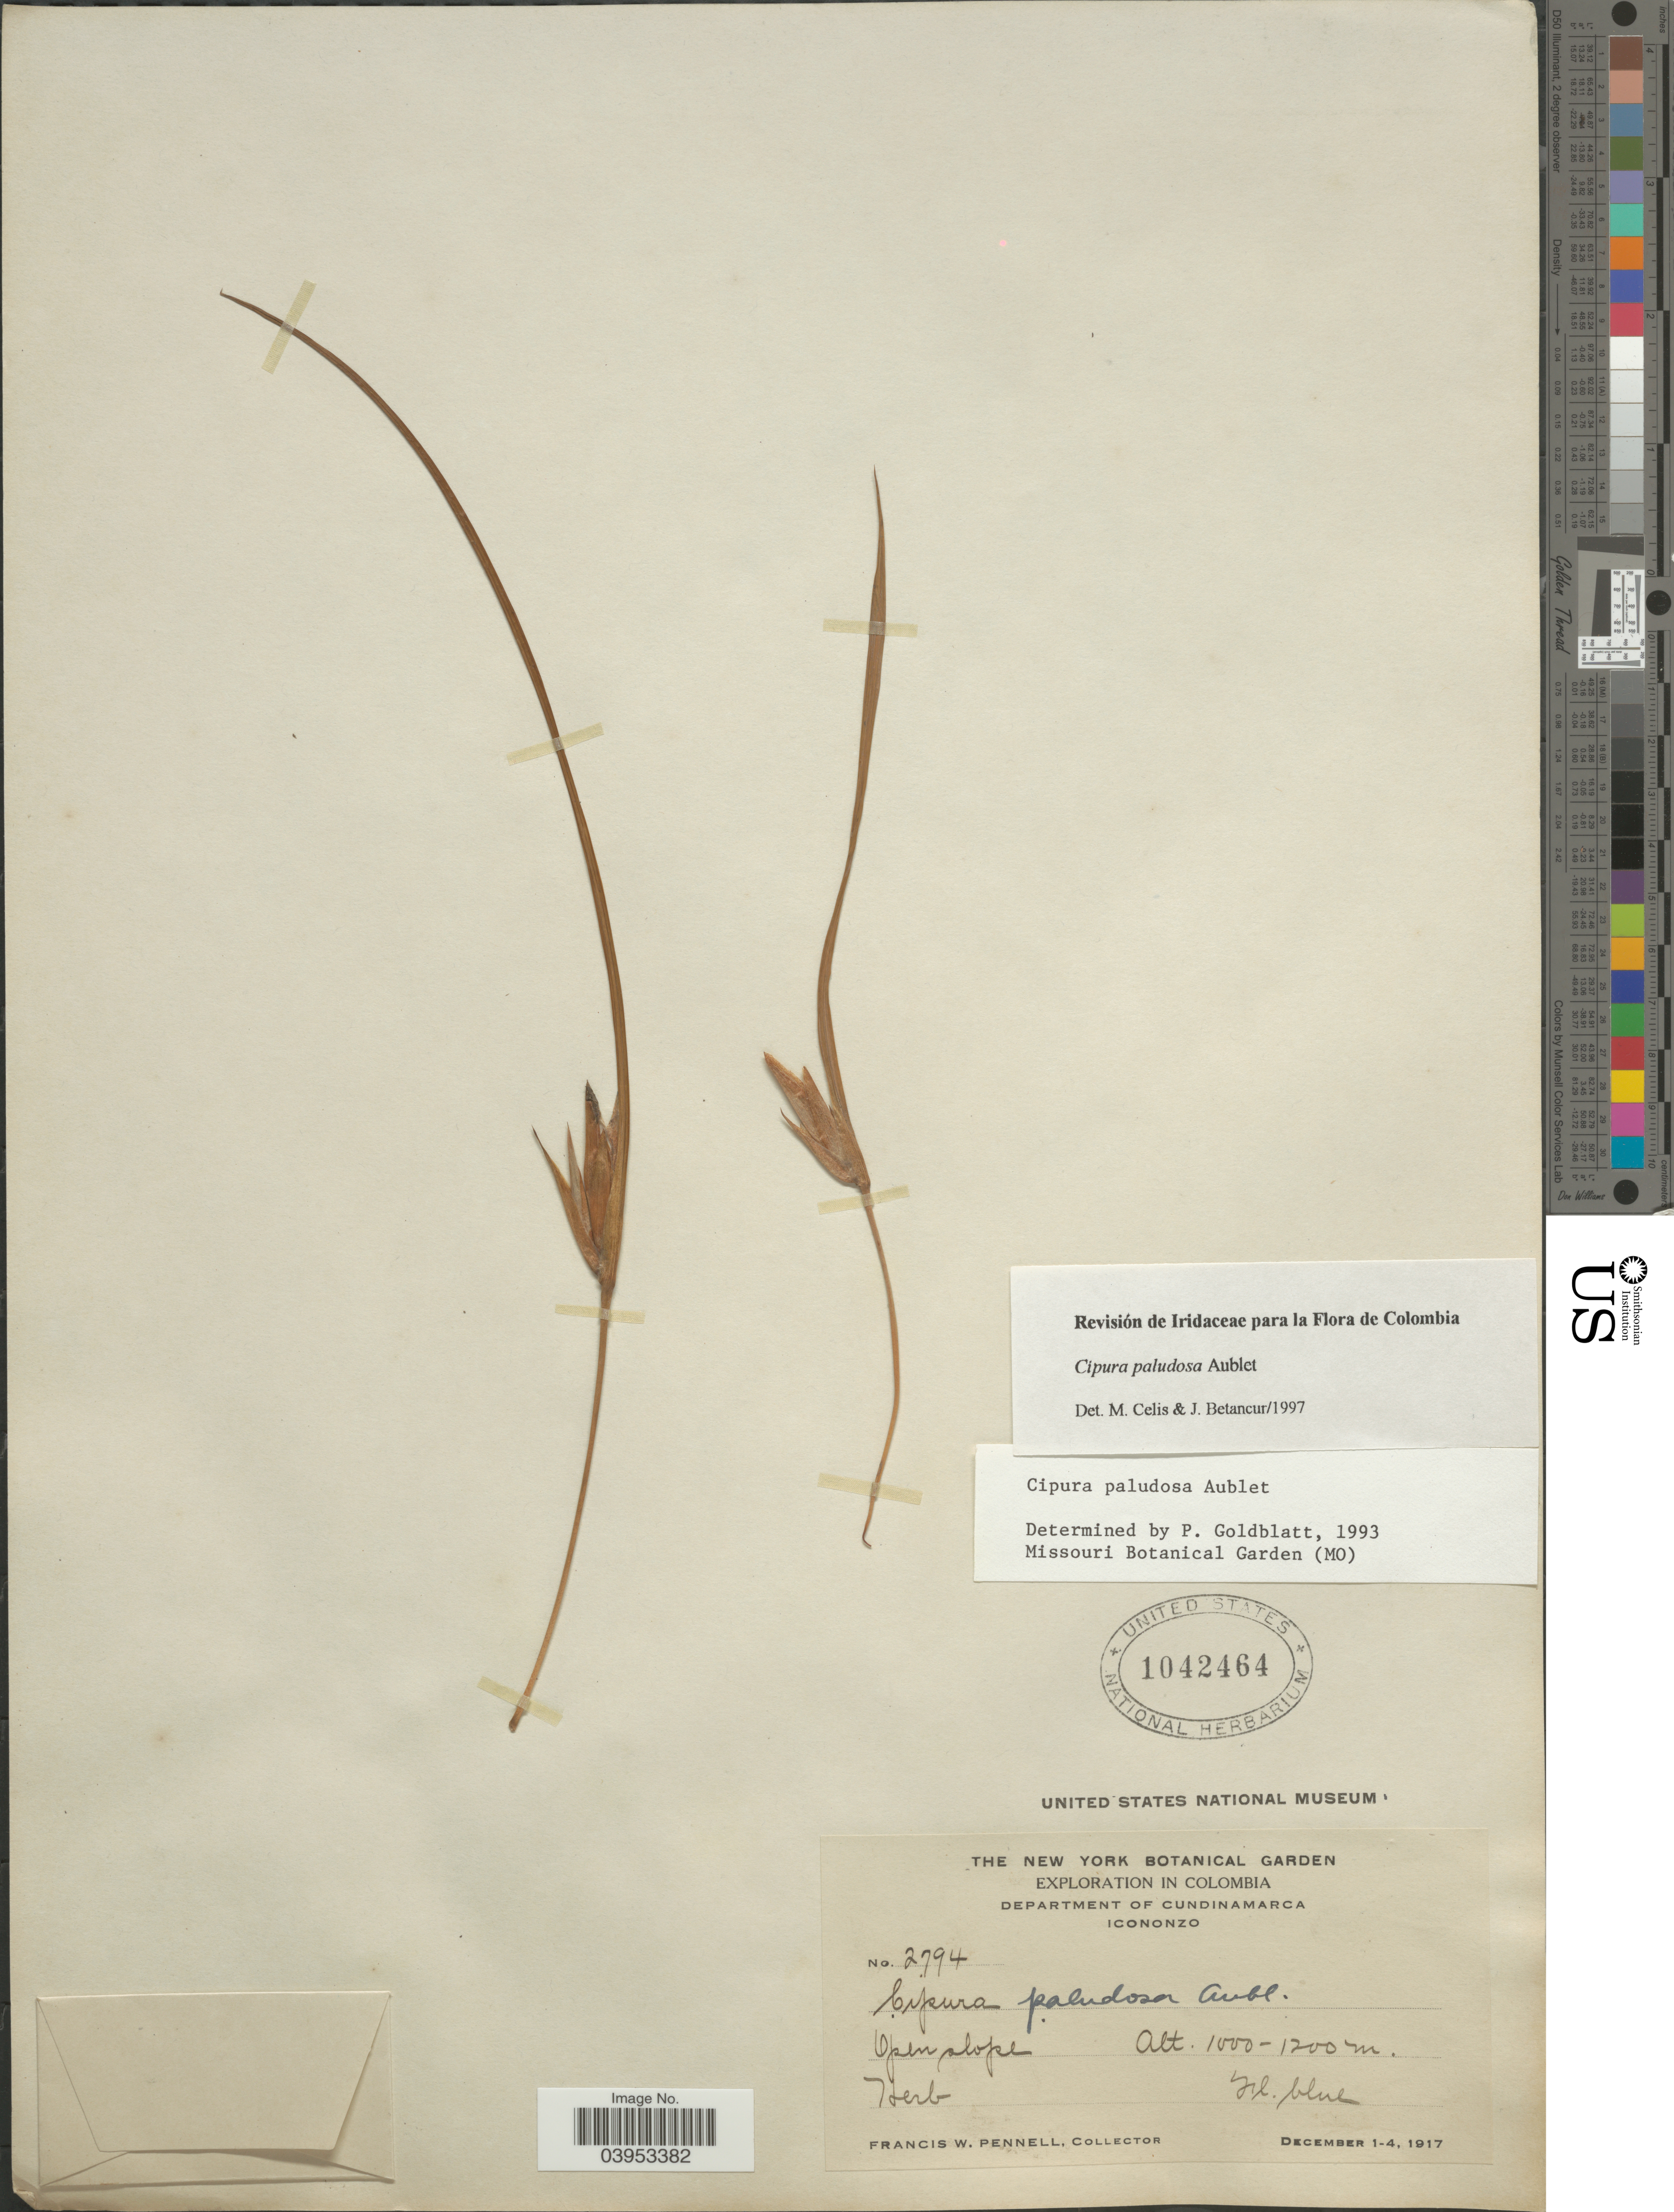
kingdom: Plantae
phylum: Tracheophyta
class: Liliopsida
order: Asparagales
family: Iridaceae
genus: Cipura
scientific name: Cipura paludosa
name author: Aubl.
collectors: F. W. Pennell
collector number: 2794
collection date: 1917-12-01/1917-12-04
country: Colombia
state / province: Cundinamarca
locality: Department of Cundinamarca. Icononzo.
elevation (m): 1000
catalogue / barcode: US 1042464